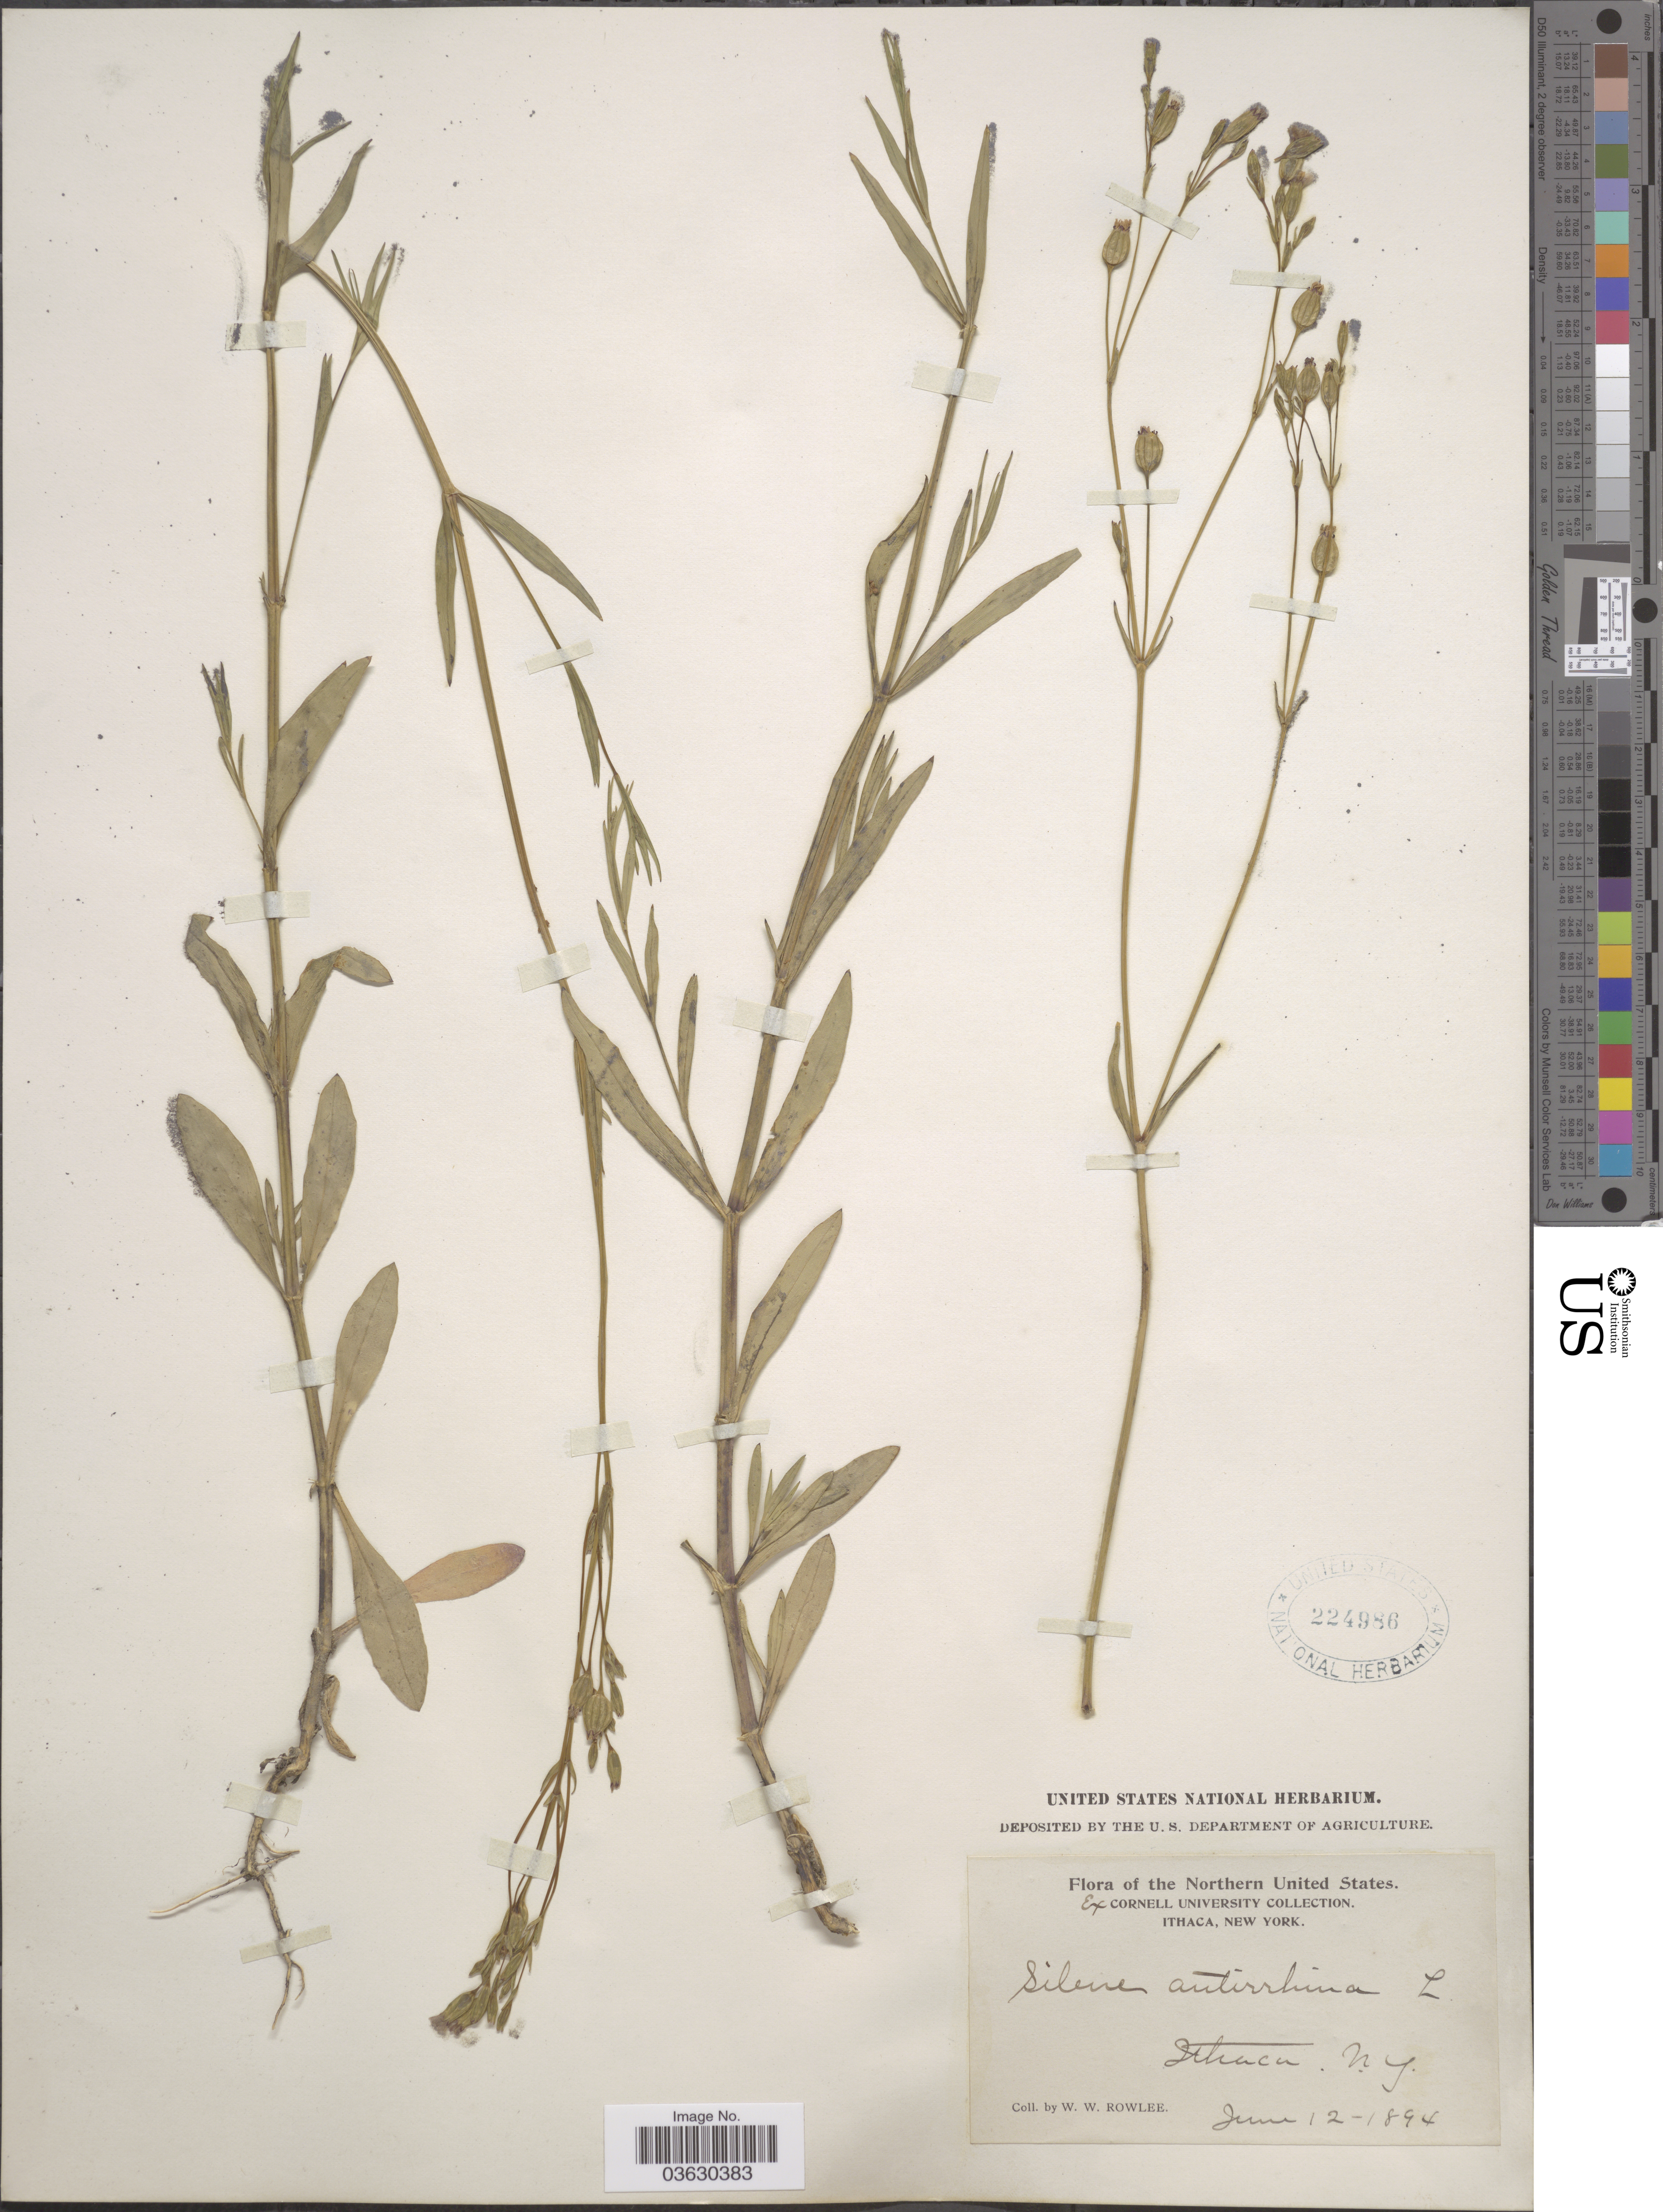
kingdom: Plantae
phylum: Tracheophyta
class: Magnoliopsida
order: Caryophyllales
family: Caryophyllaceae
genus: Silene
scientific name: Silene antirrhina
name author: L.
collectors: W. W. Rowlee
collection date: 1894-06-12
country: United States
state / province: New York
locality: Northern United States. Ithaca, N.Y.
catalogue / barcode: US 224986